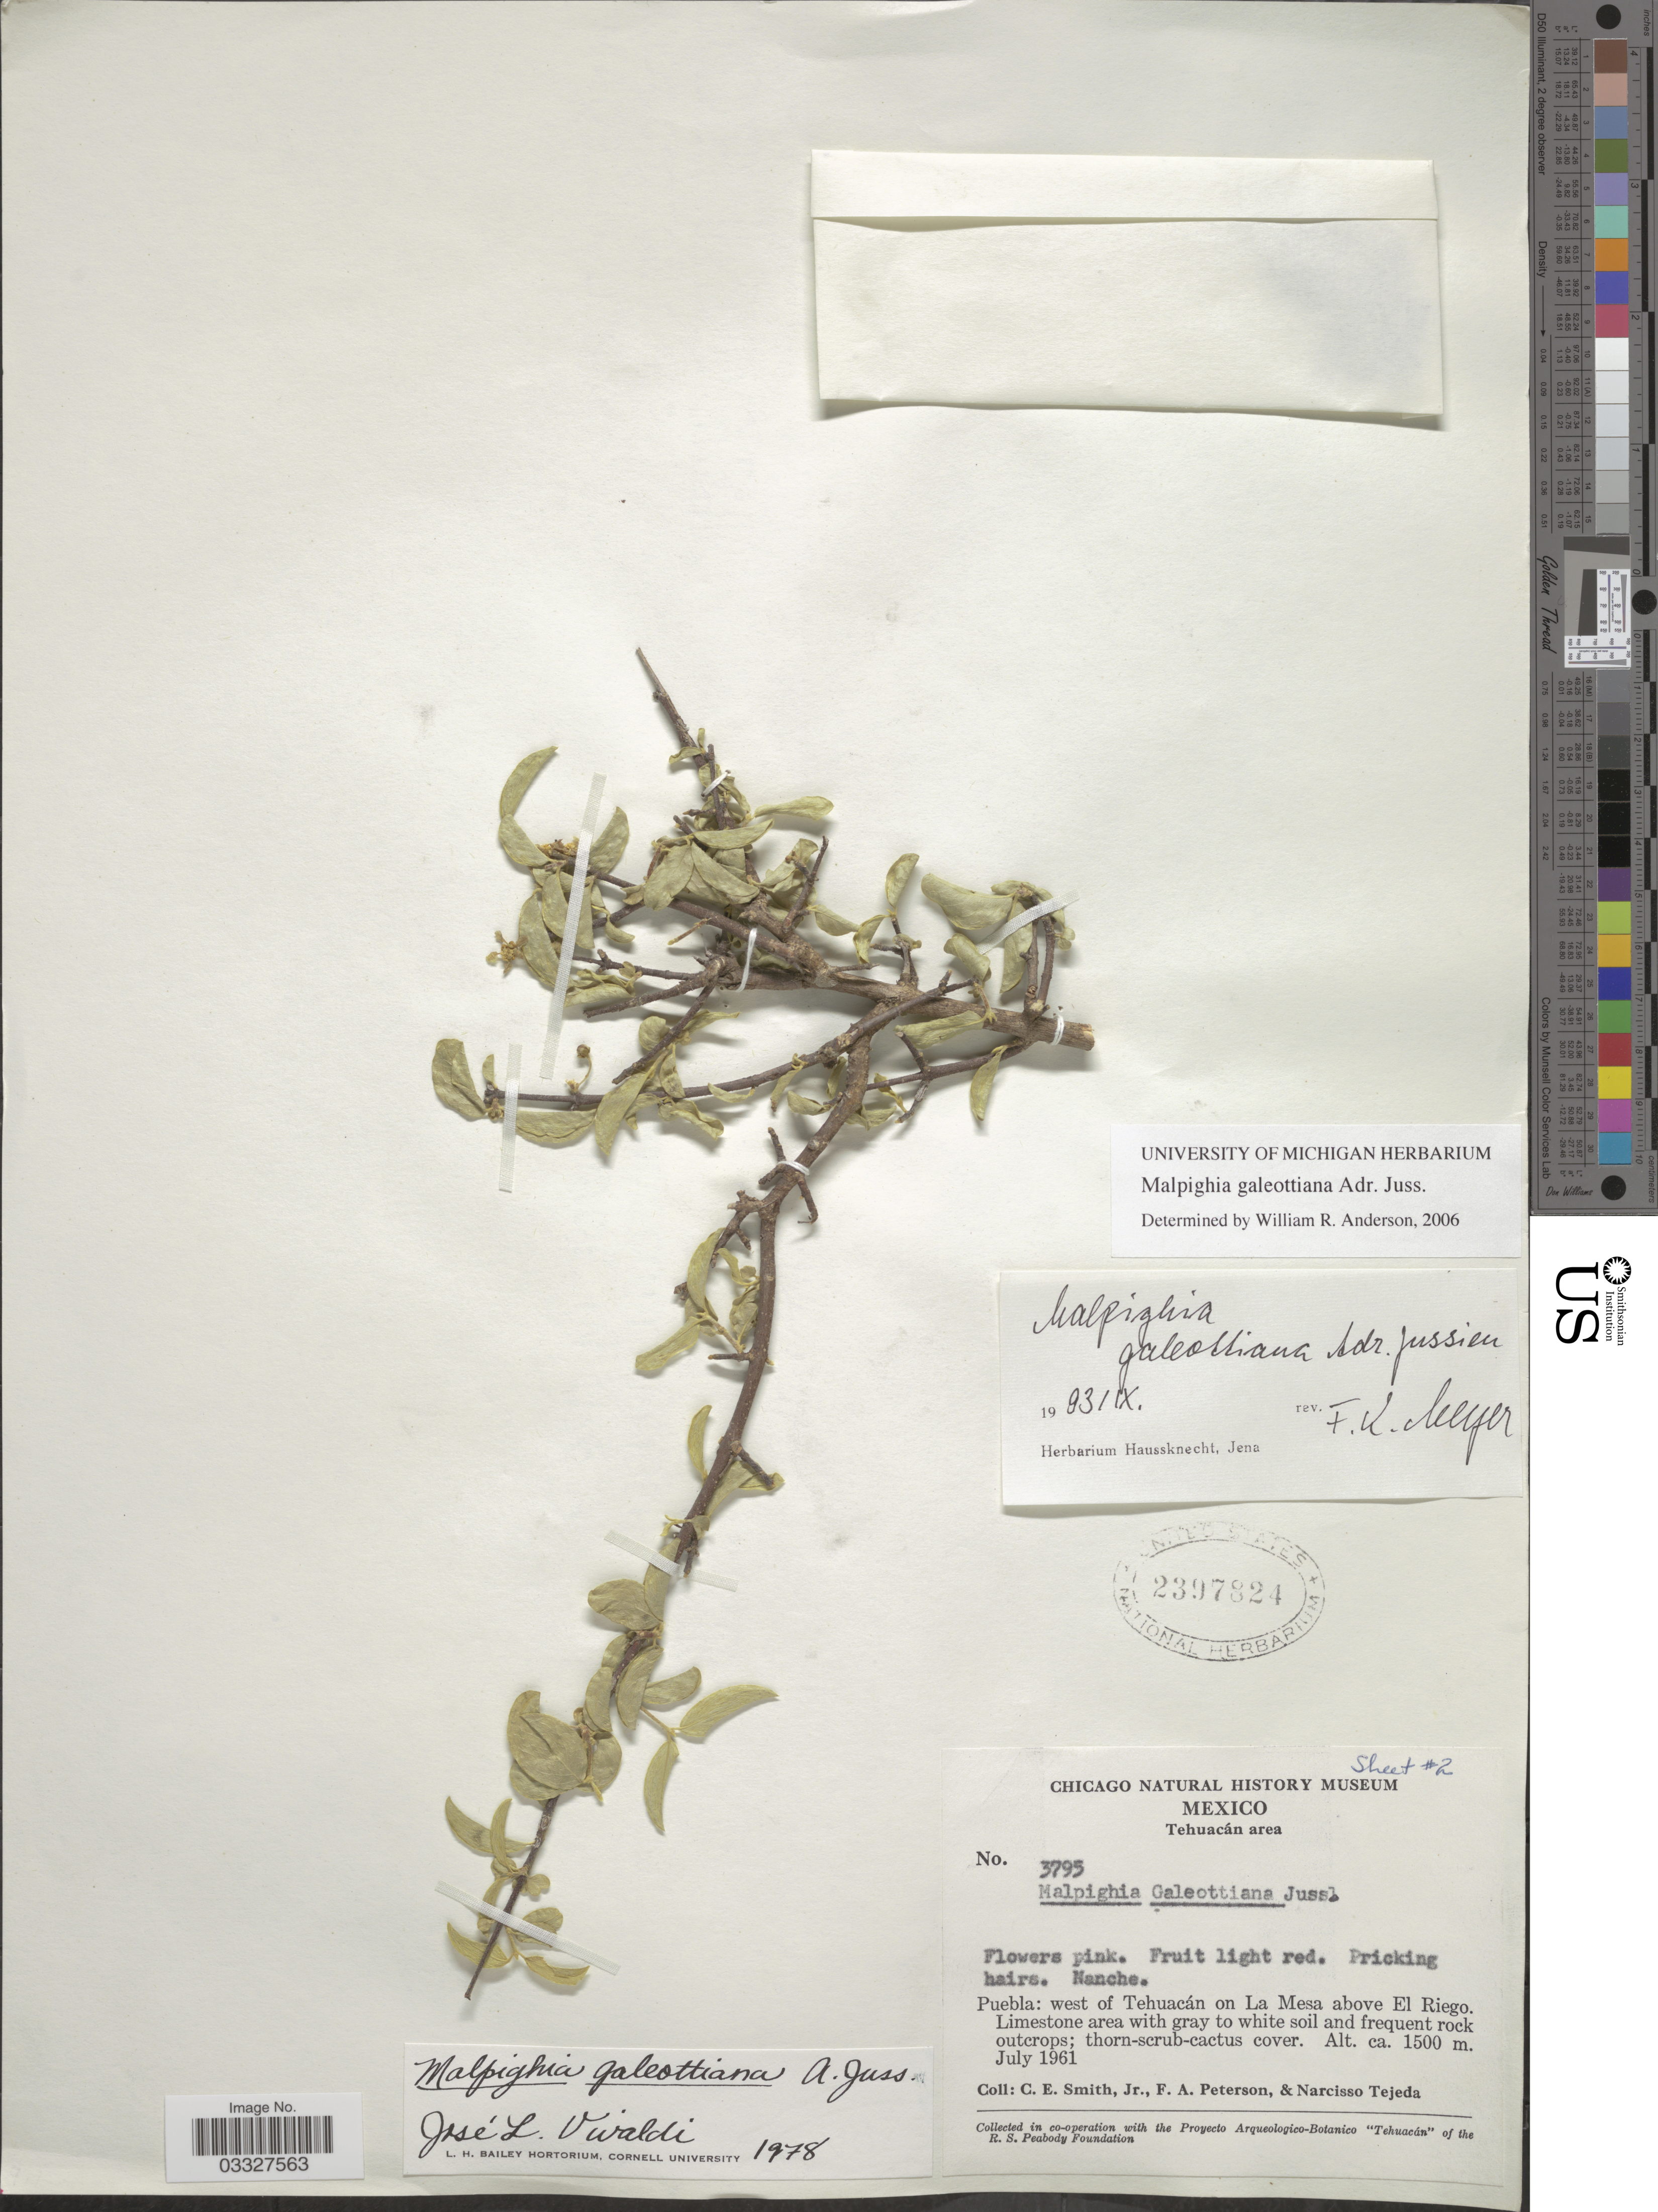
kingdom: Plantae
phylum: Tracheophyta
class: Magnoliopsida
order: Malpighiales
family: Malpighiaceae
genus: Malpighia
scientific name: Malpighia galeottiana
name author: A. Juss.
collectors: C. E. Smith Jr., F. A. Peterson & N. Tejeda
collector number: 3795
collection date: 1961-07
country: Mexico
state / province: Puebla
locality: Tehuacán area. Puebla: west of Tehuacán on La Mesa above El Riego.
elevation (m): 1500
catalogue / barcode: US 2397824